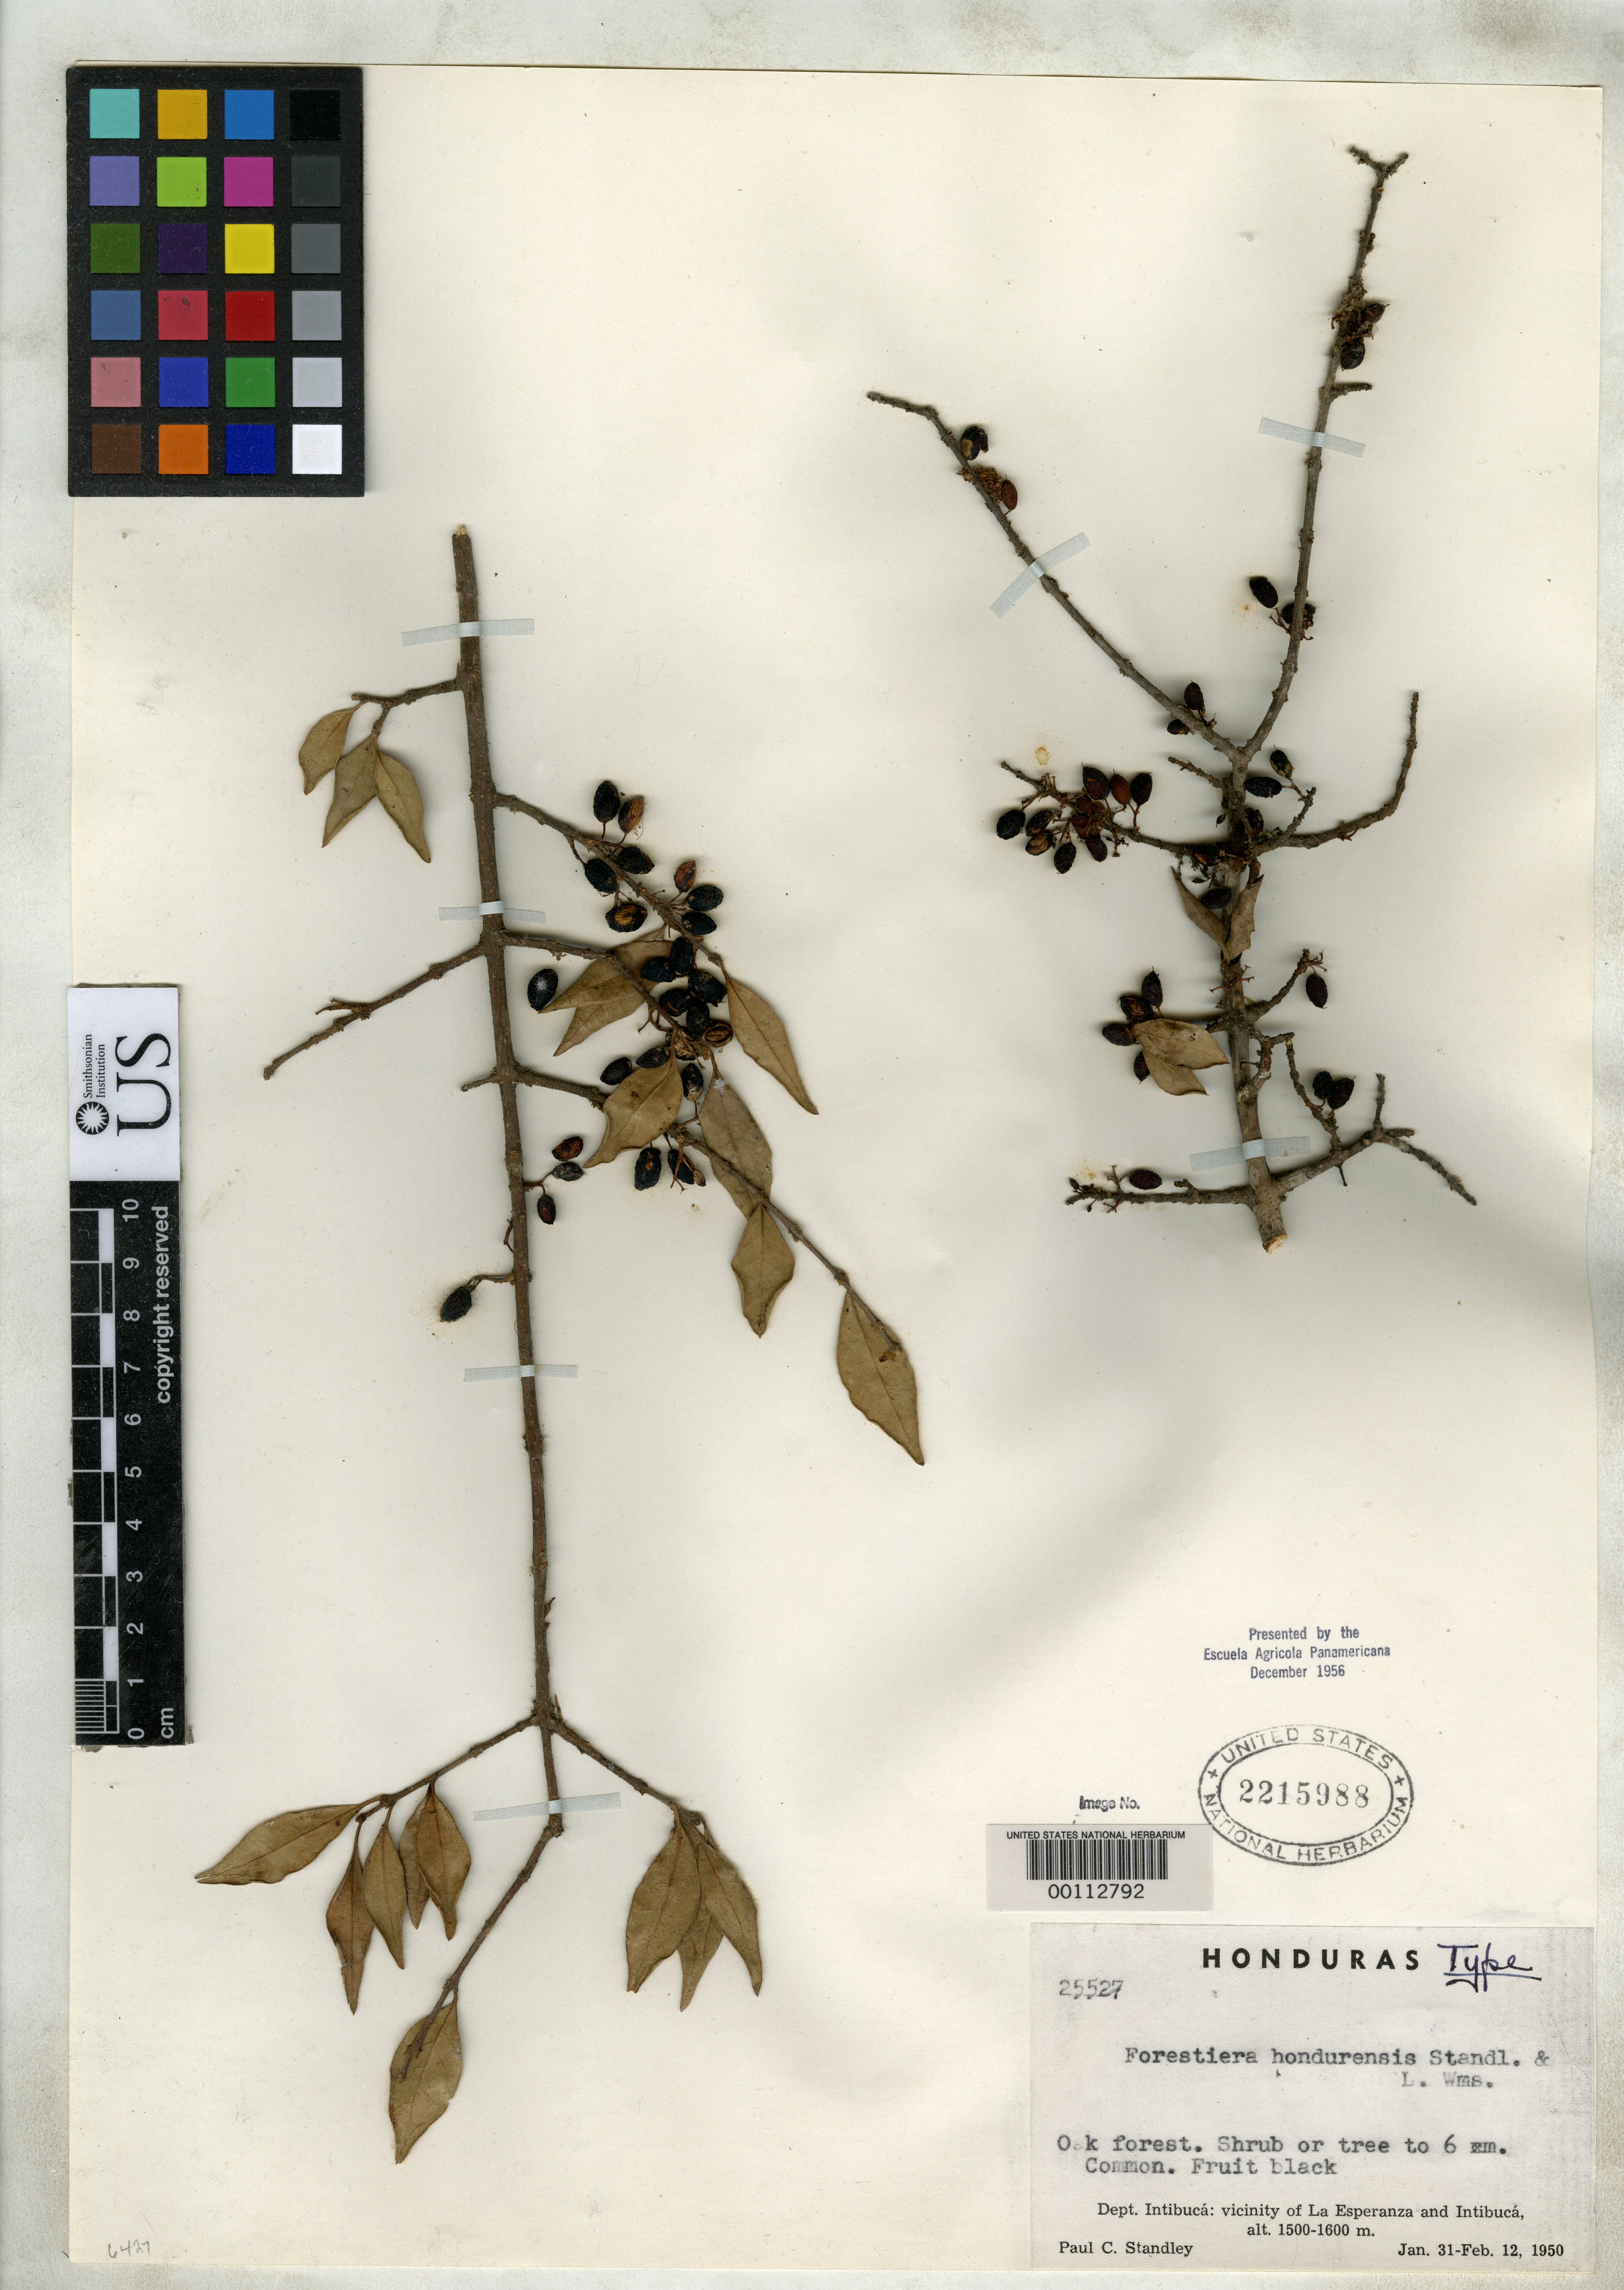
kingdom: Plantae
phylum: Tracheophyta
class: Magnoliopsida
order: Lamiales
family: Oleaceae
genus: Forestiera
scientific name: Forestiera hondurensis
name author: Standl. & L.O. Williams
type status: Holotype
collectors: P. C. Standley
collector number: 25527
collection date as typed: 31 Jan 1950 to 12 Feb 1950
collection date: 1950-01-31/1950-02-12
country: Honduras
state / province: Intibucá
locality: Vicinity of La Esperanza & Intibucá.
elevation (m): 1500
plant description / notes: "Presented by the Escuela Agricola Panamericana December 1956." Holotype, transferred from EAP to US (see Dorr et al. 2009, Taxon 58: 993-1001).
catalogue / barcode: US 2215988